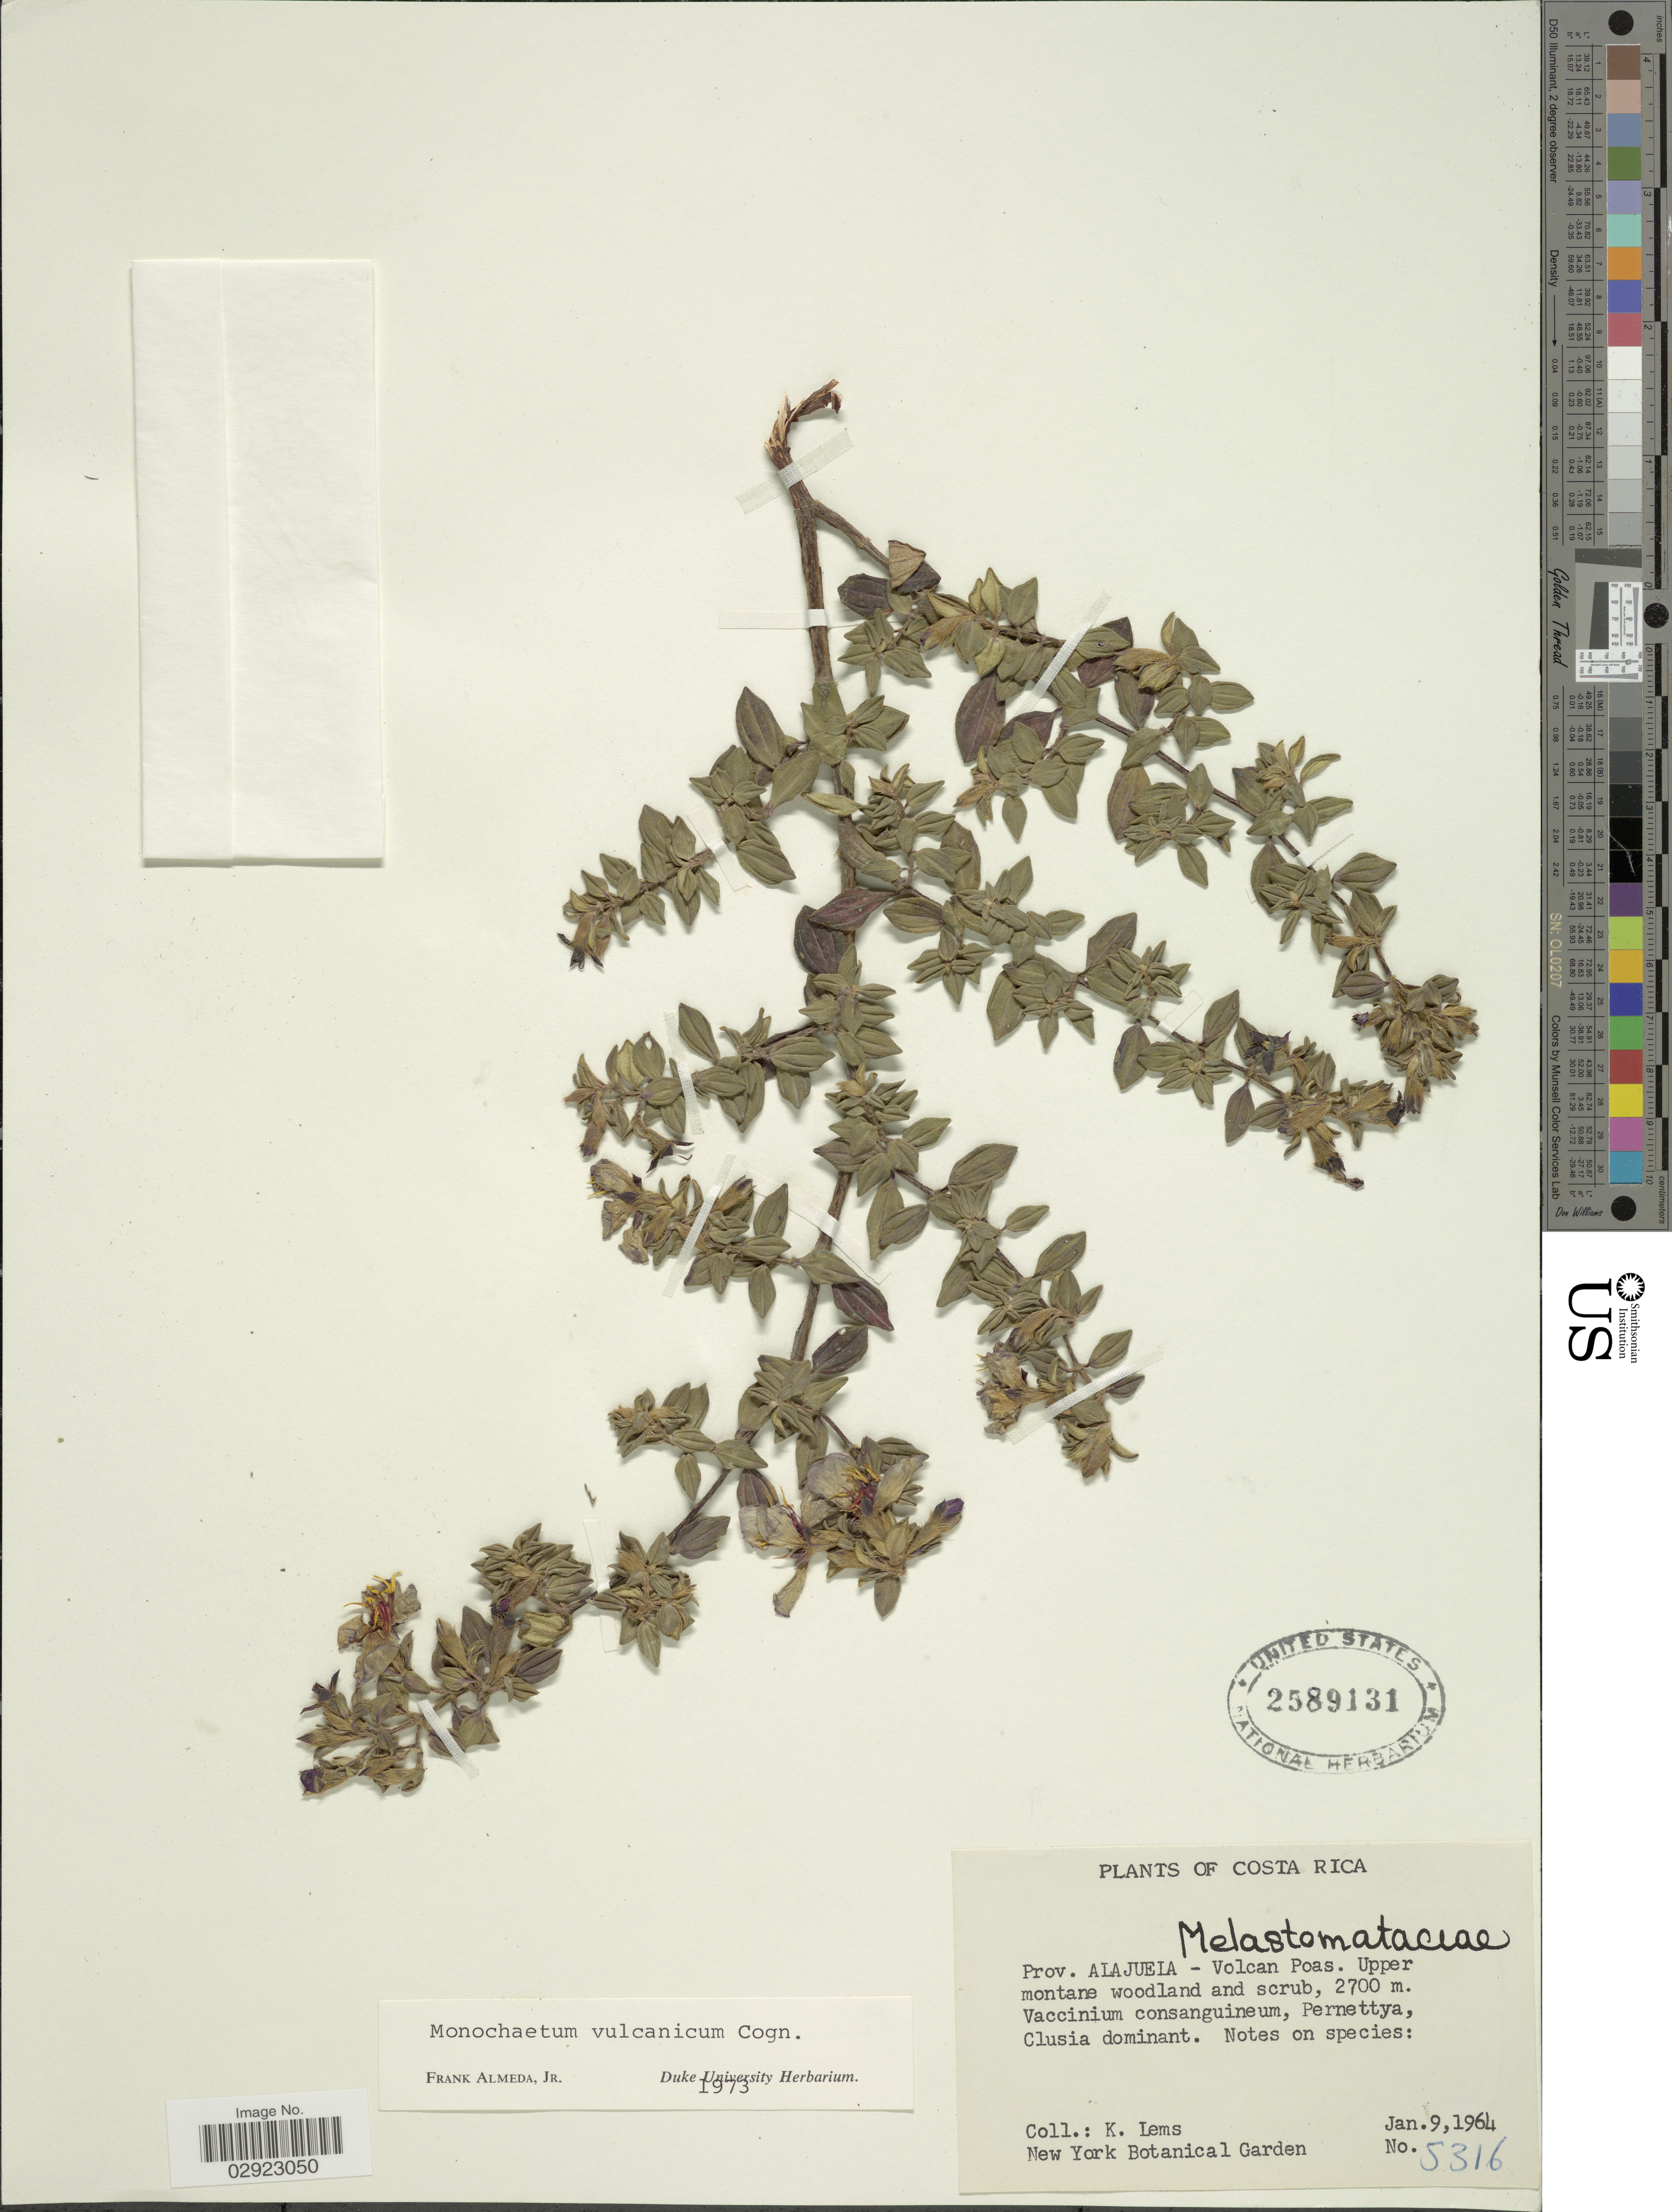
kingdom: Plantae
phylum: Tracheophyta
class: Magnoliopsida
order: Myrtales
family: Melastomataceae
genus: Monochaetum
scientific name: Monochaetum vulcanicum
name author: Cogn.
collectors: K. Lems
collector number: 5316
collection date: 1964-01-09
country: Costa Rica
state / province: Alajuela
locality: Prov. Alajuela - Volcan Poas.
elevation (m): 2700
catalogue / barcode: US 2589131